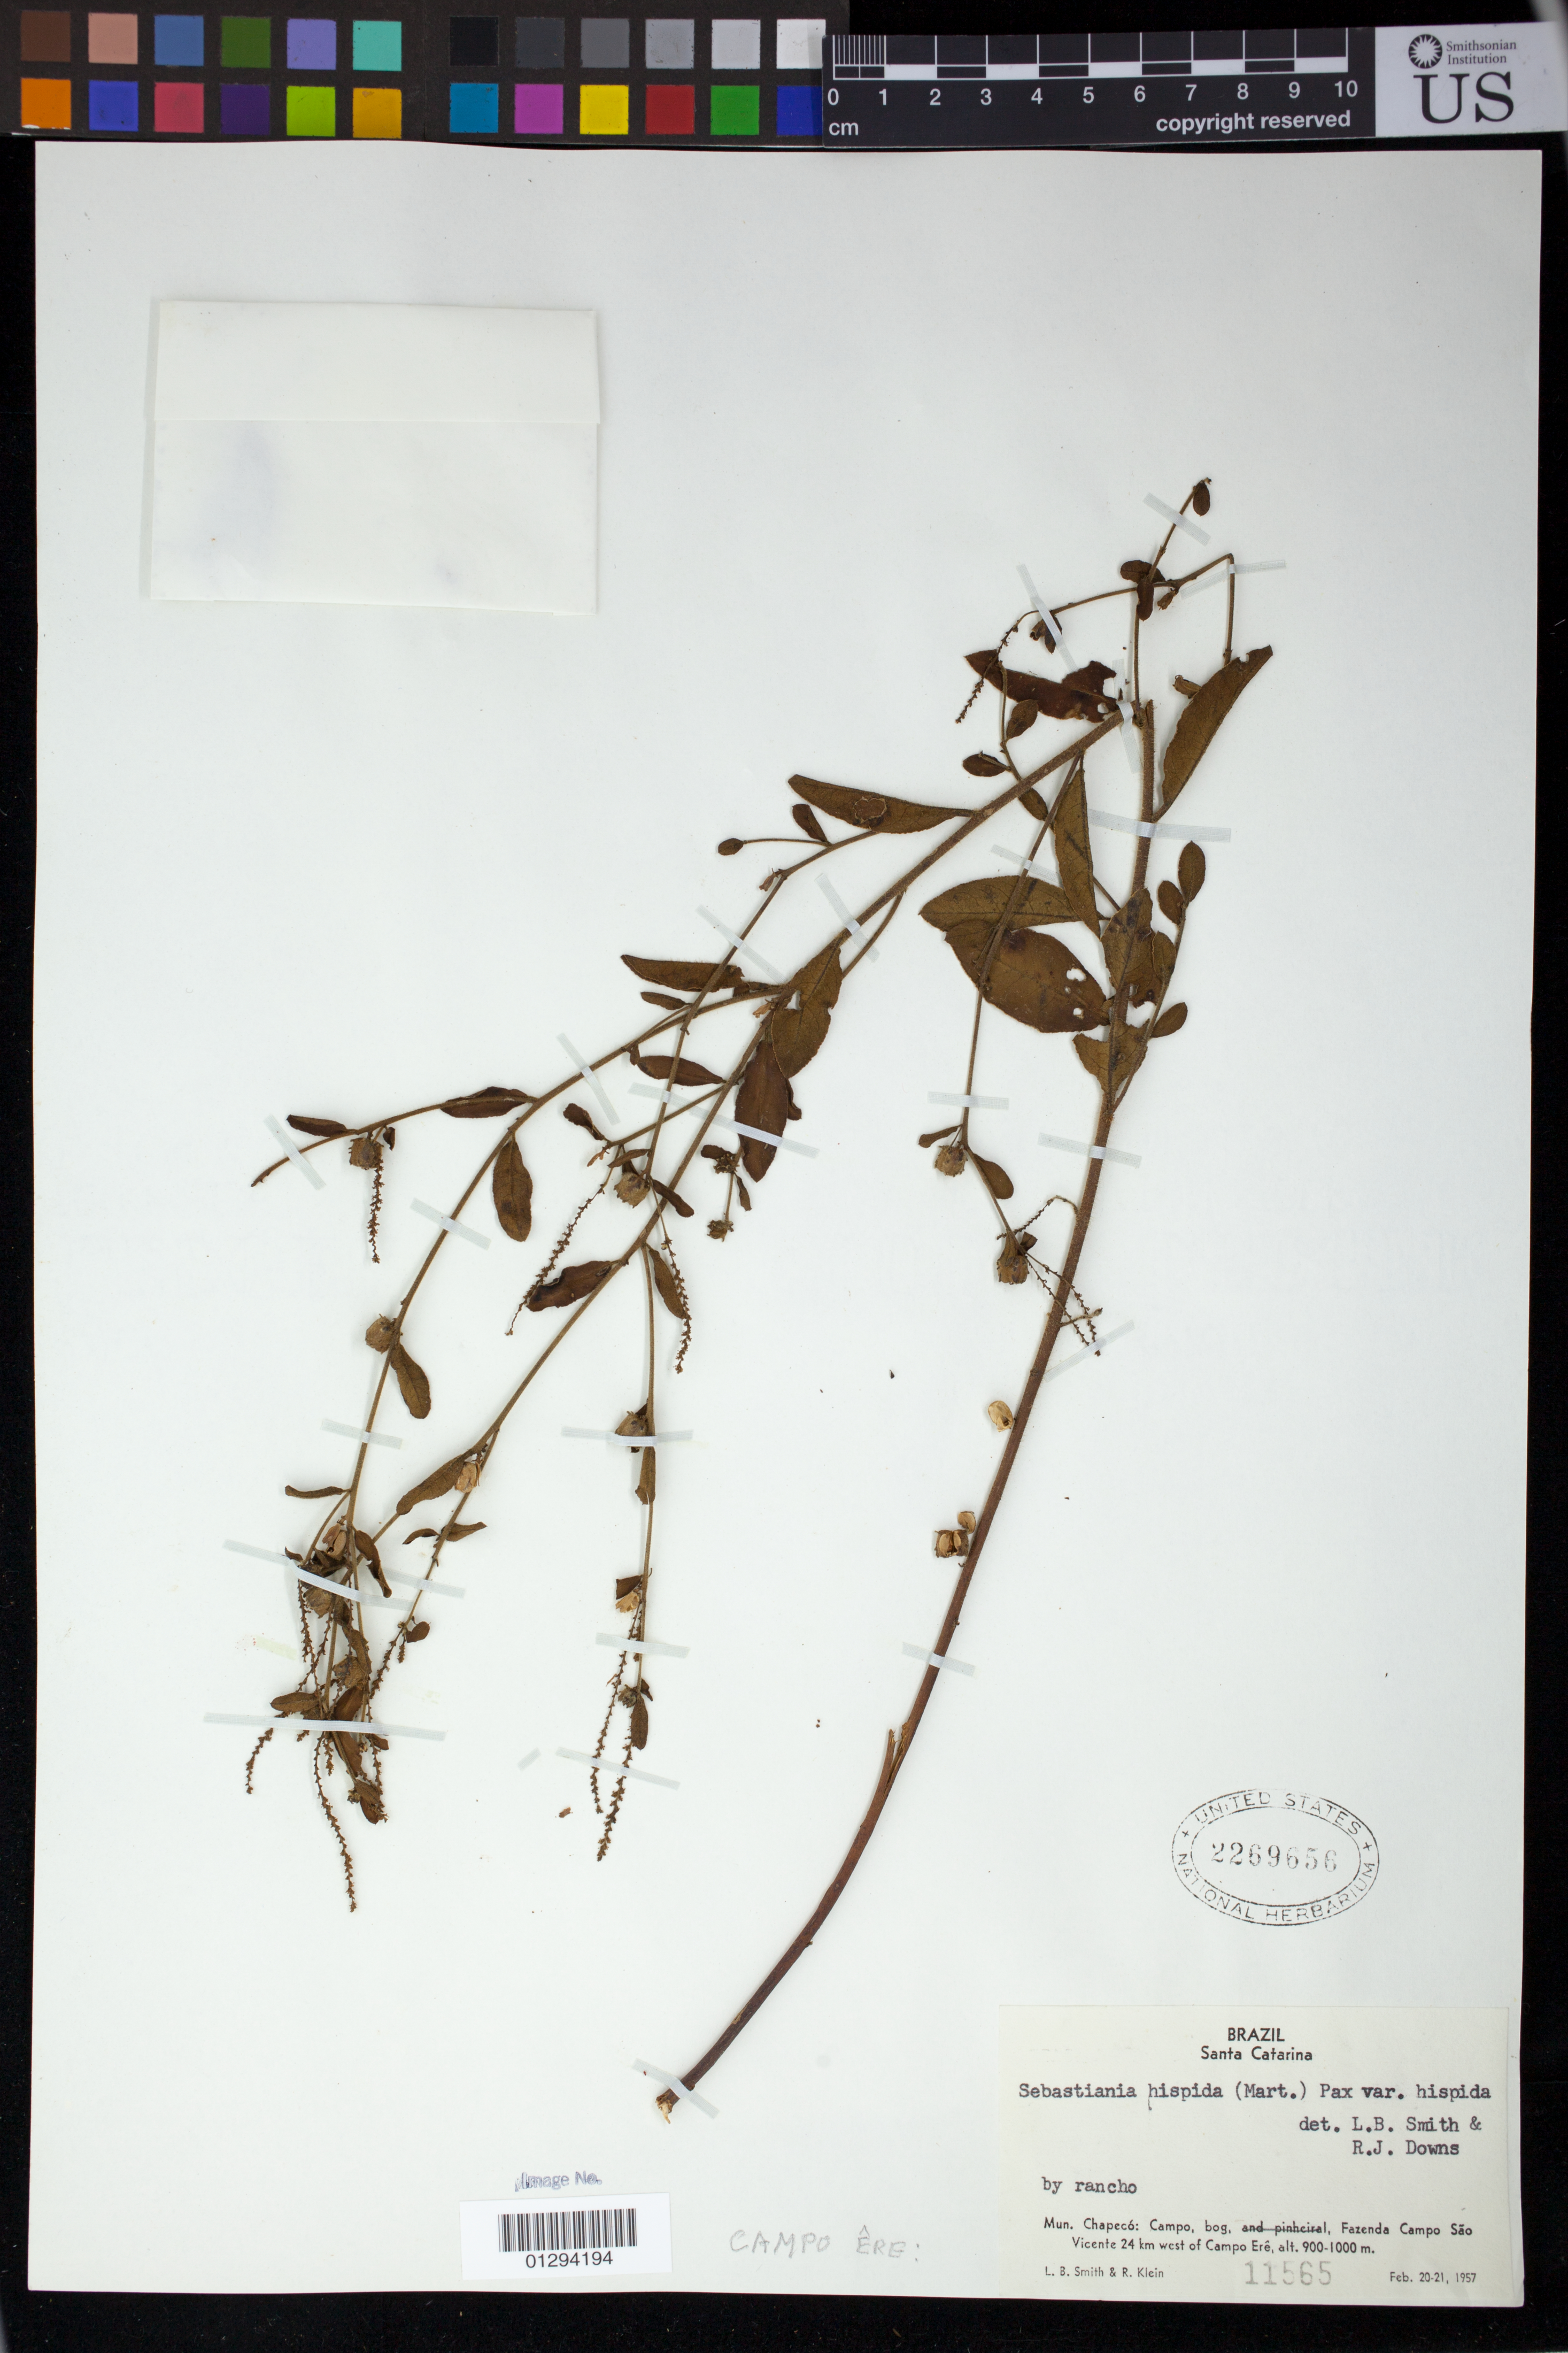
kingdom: Plantae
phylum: Tracheophyta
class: Magnoliopsida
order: Malpighiales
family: Euphorbiaceae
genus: Sebastiania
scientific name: Sebastiania hispida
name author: (Mart.) Pax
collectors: L. Smith & R. M. Klein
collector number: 11565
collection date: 1957-02-20/1957-02-21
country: Brazil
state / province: Santa Catarina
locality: Mun. Chapeco: Fazenda Campo Sao Vicente 24 km west of Campo Ere.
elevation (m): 900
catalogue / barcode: US 2269656